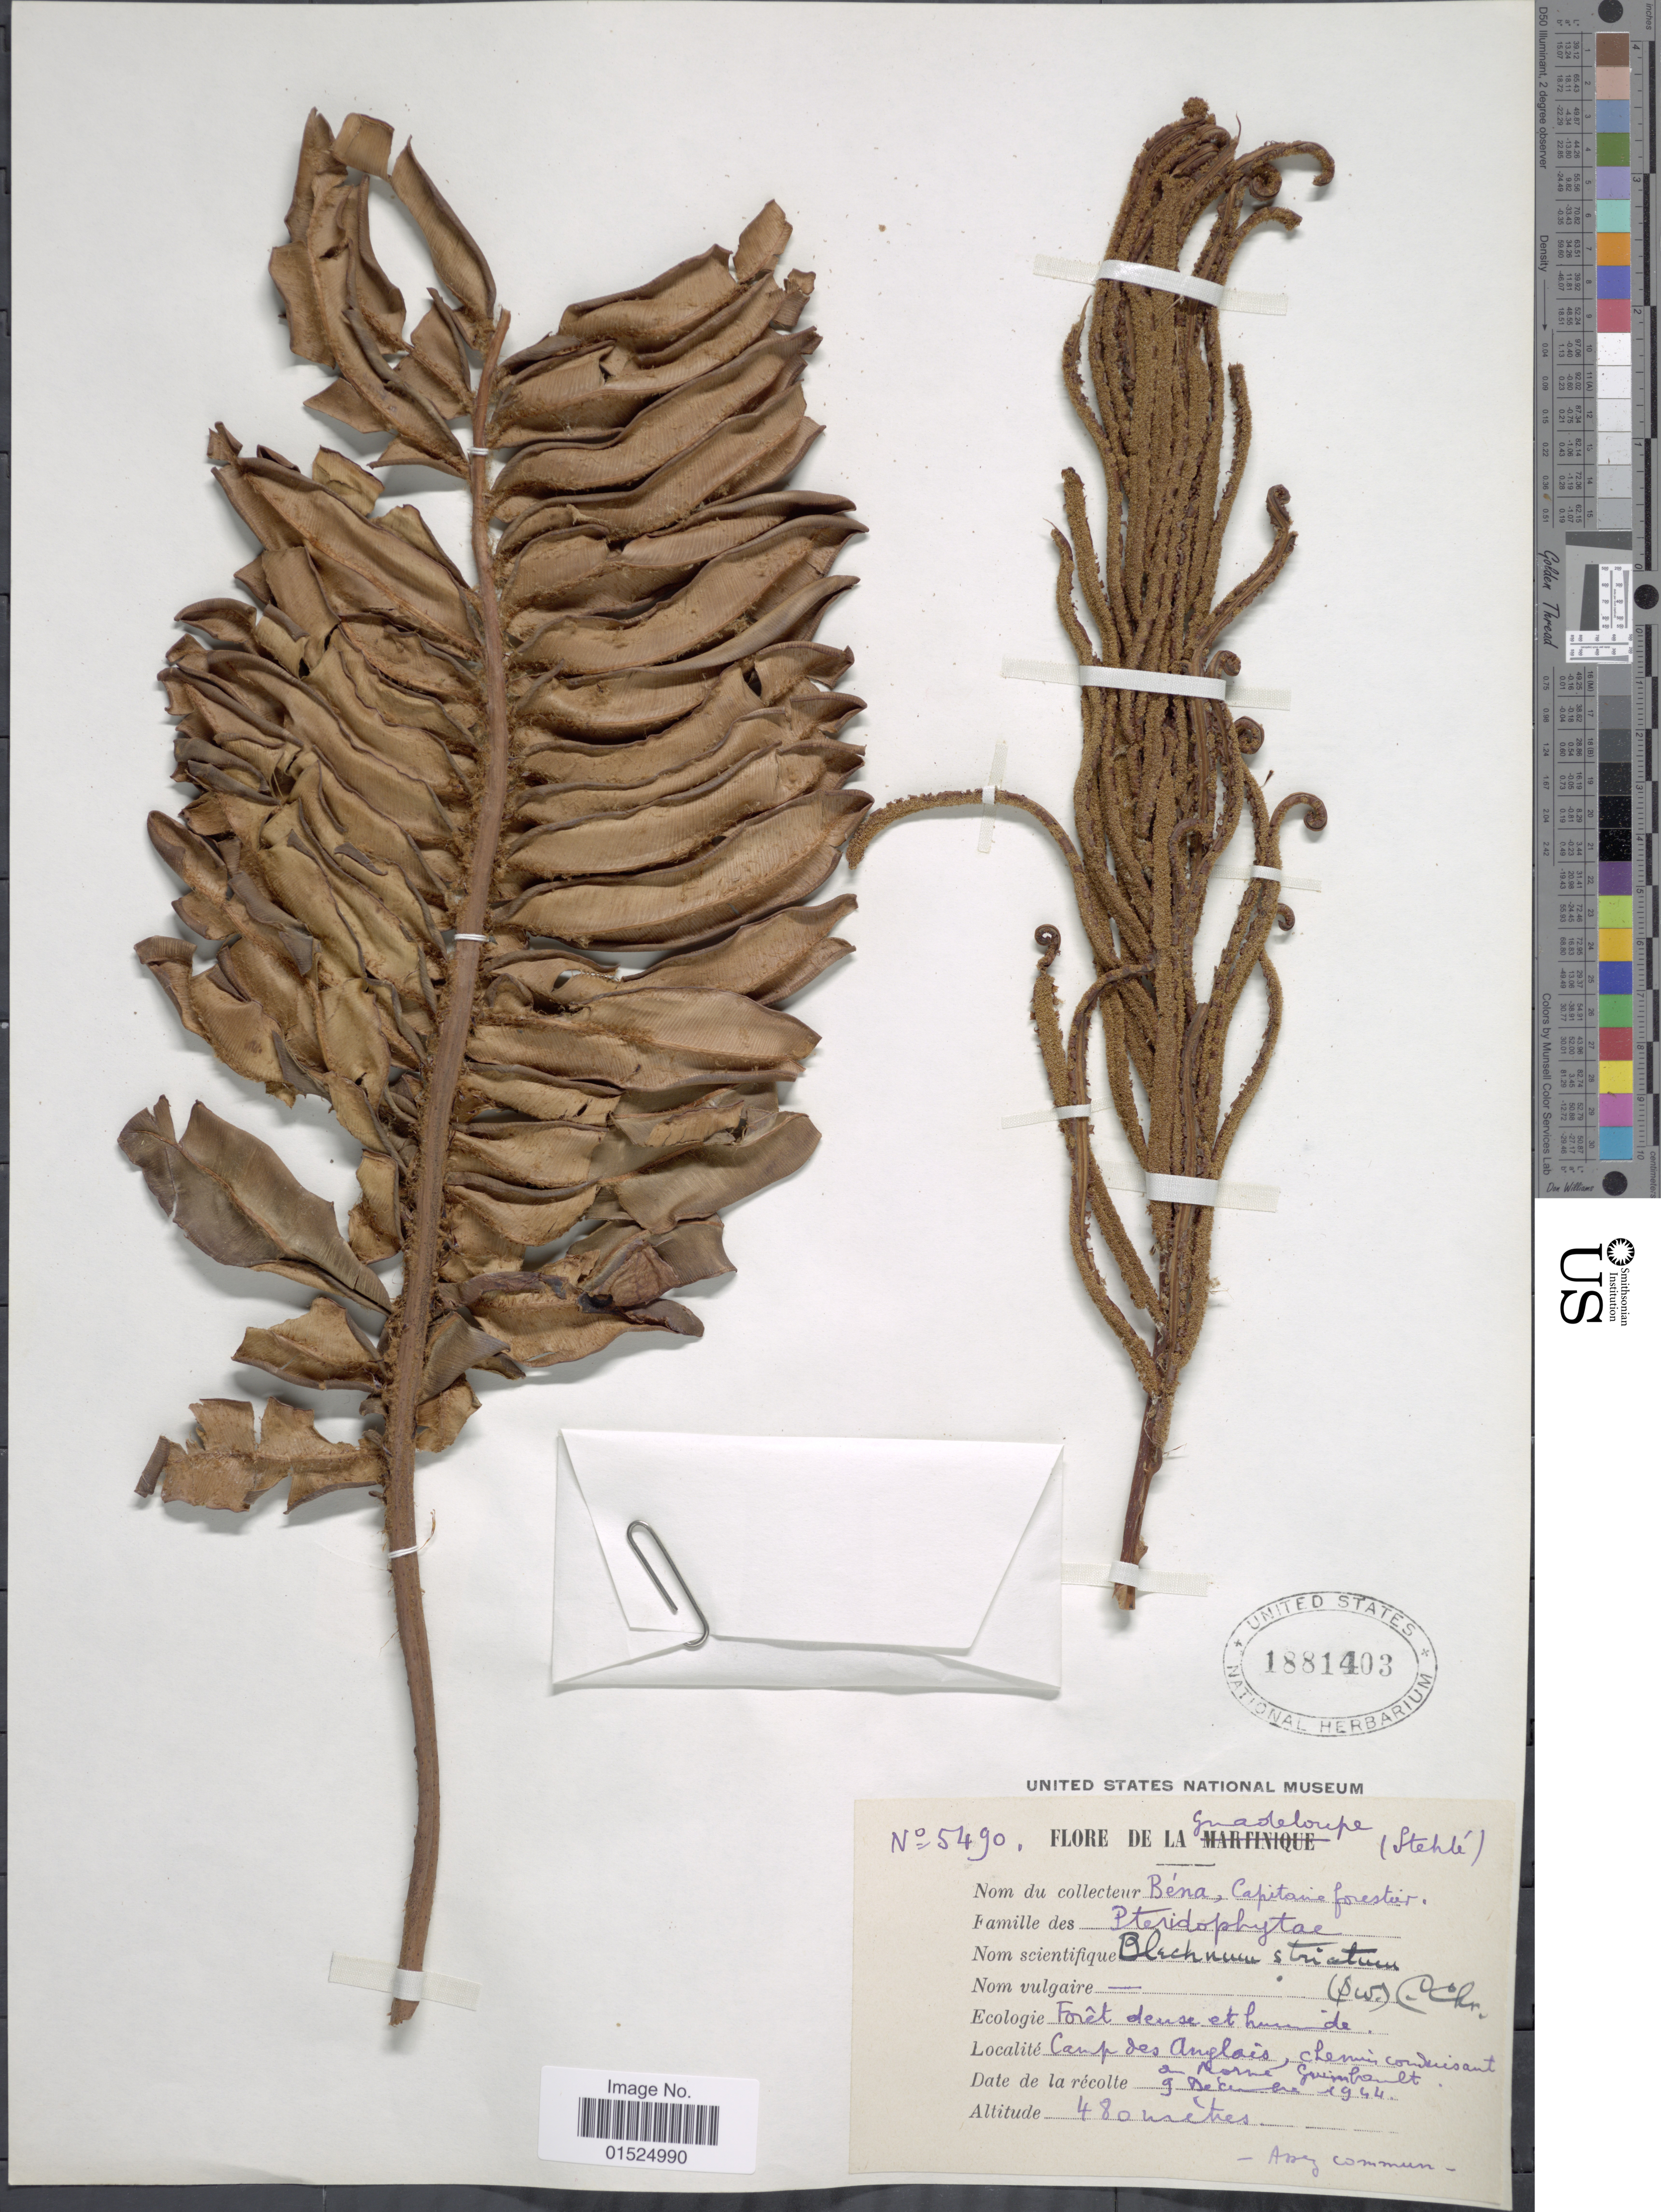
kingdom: Plantae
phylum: Tracheophyta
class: Polypodiopsida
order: Polypodiales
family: Blechnaceae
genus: Blechnum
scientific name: Blechnum ryanii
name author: Hieron.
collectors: -. Bena & -. Capitaine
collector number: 5490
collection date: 1944-12-09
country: Guadeloupe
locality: Camp des Anglais, chemis conduisanrt, a norme [interpreted]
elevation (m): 480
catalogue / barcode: US 1881403